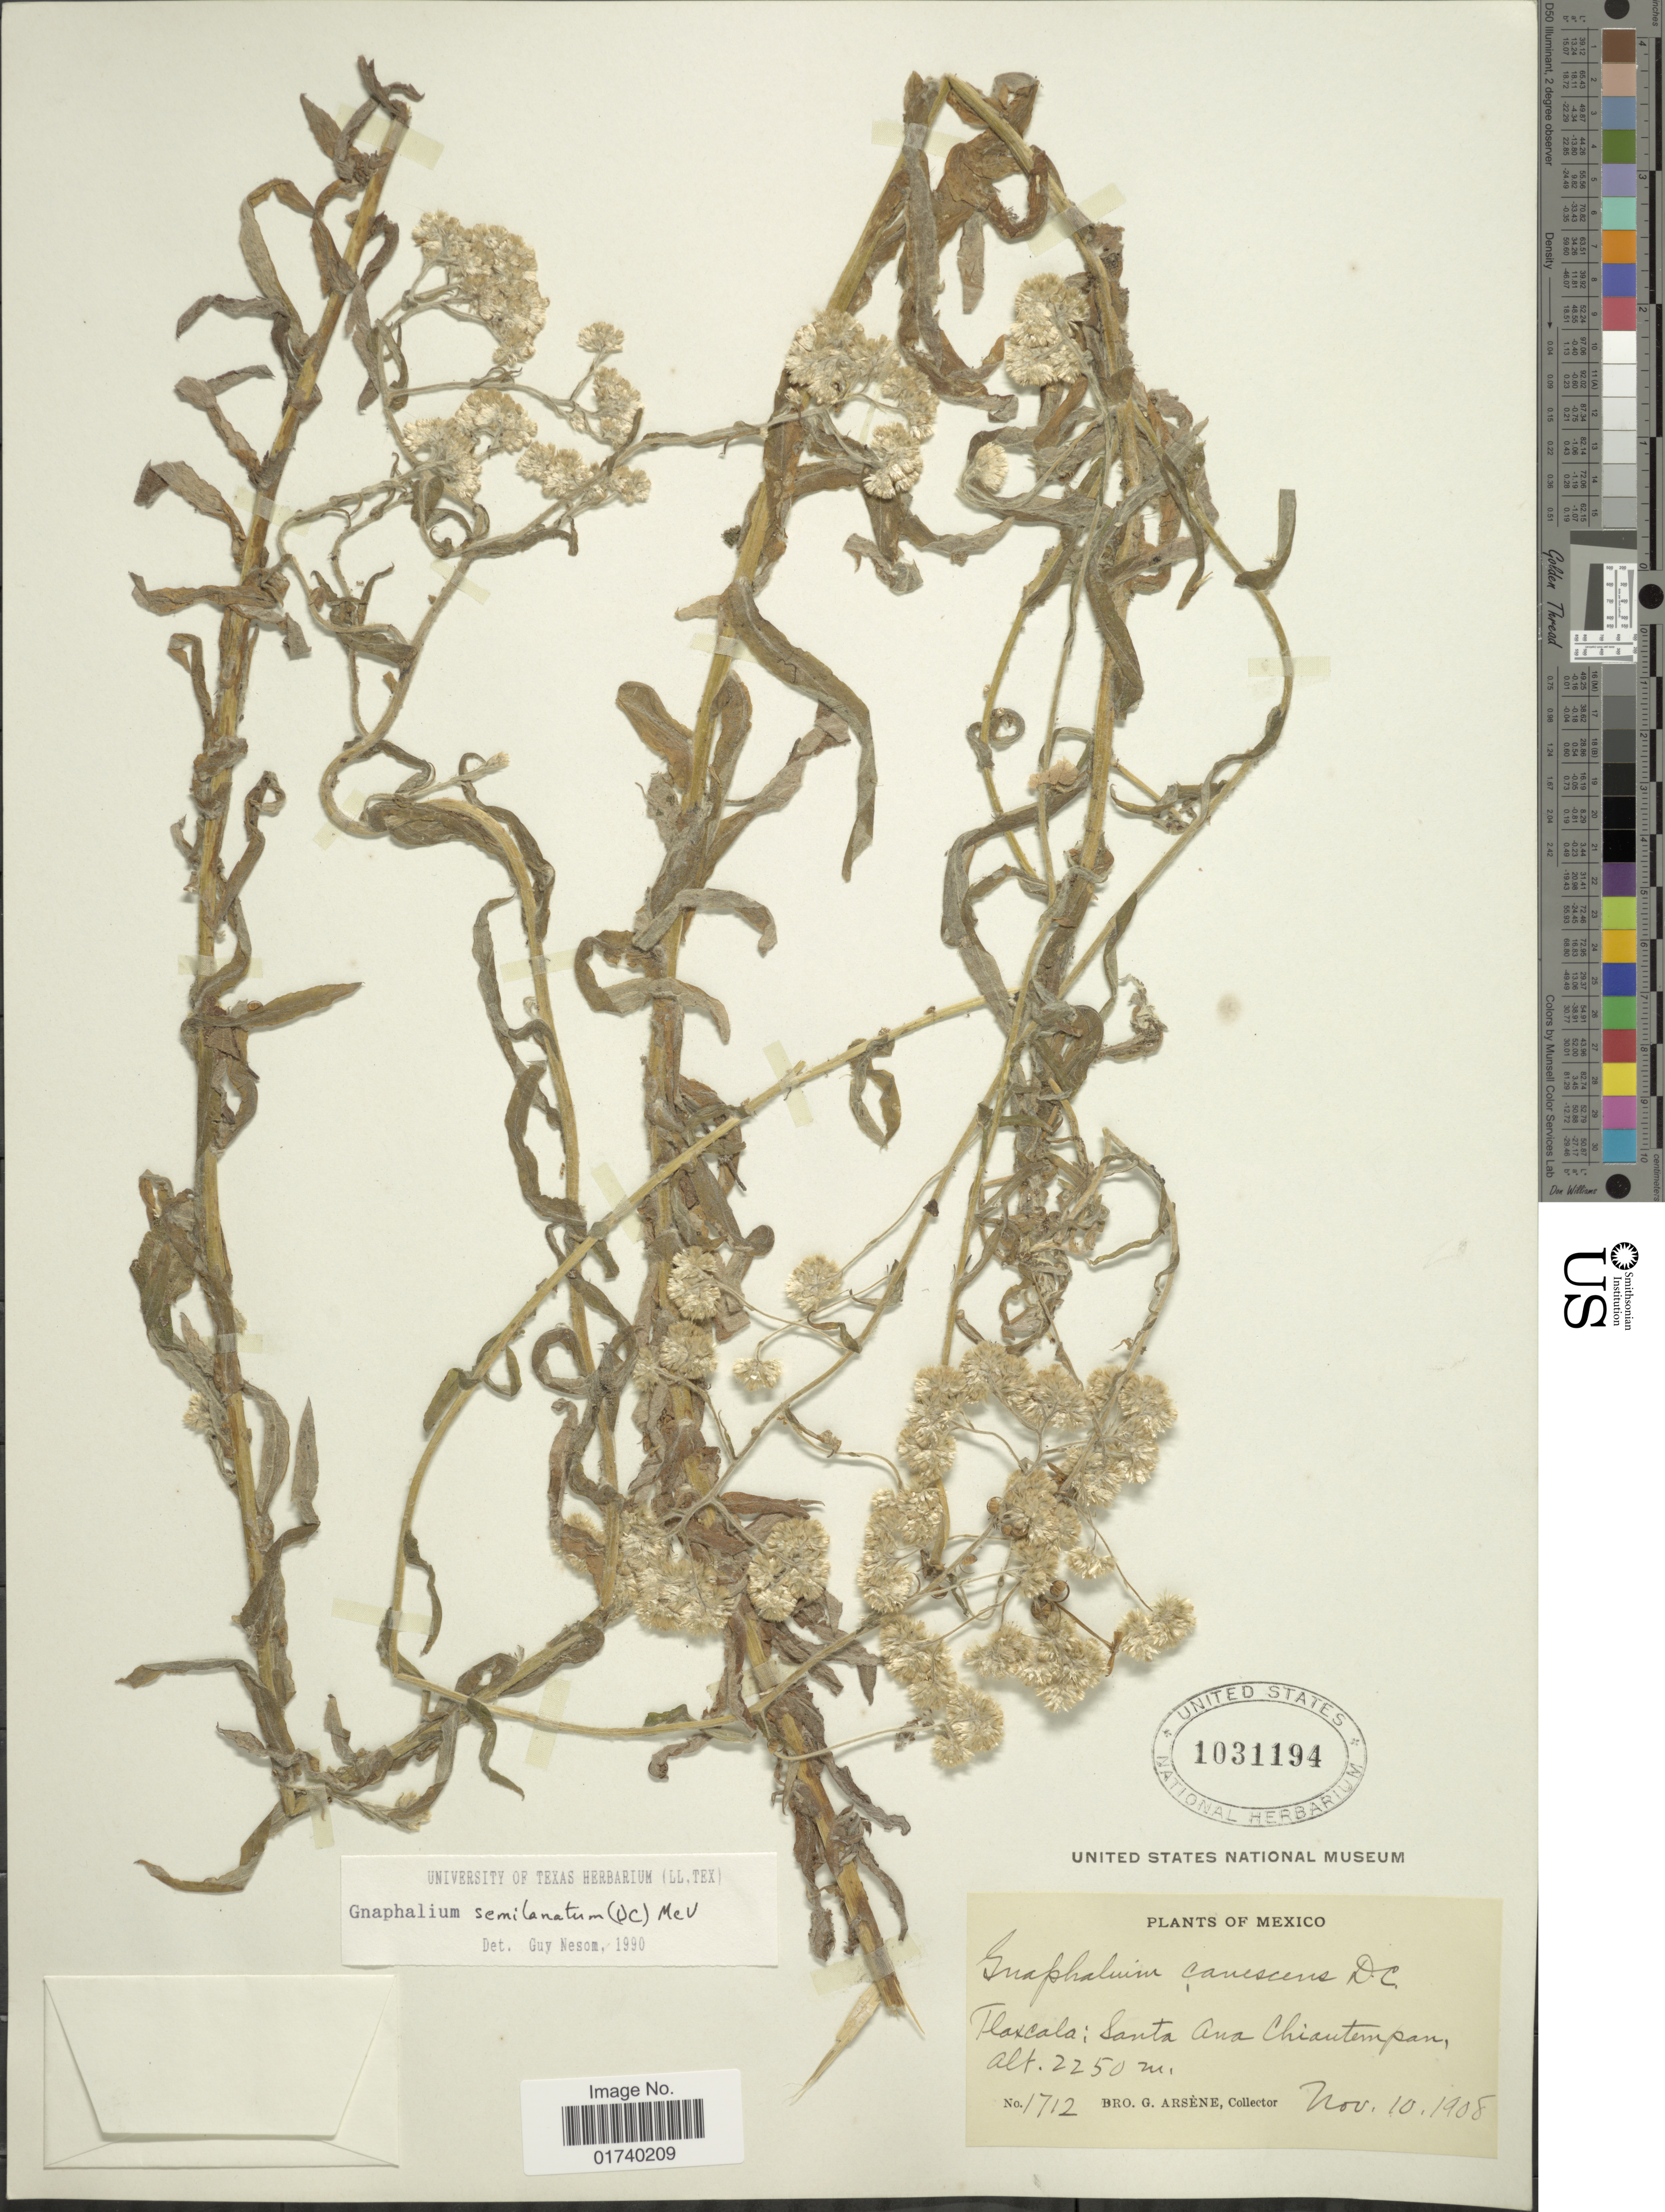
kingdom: Plantae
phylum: Tracheophyta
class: Magnoliopsida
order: Asterales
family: Asteraceae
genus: Pseudognaphalium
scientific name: Pseudognaphalium semilanatum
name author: (DC.) Anderb.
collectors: Bro. G. Arsène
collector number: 1712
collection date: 1908-11-10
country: Mexico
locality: Ilaxcala: Santa Ana Chiantempan.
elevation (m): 2250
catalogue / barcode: US 1031194